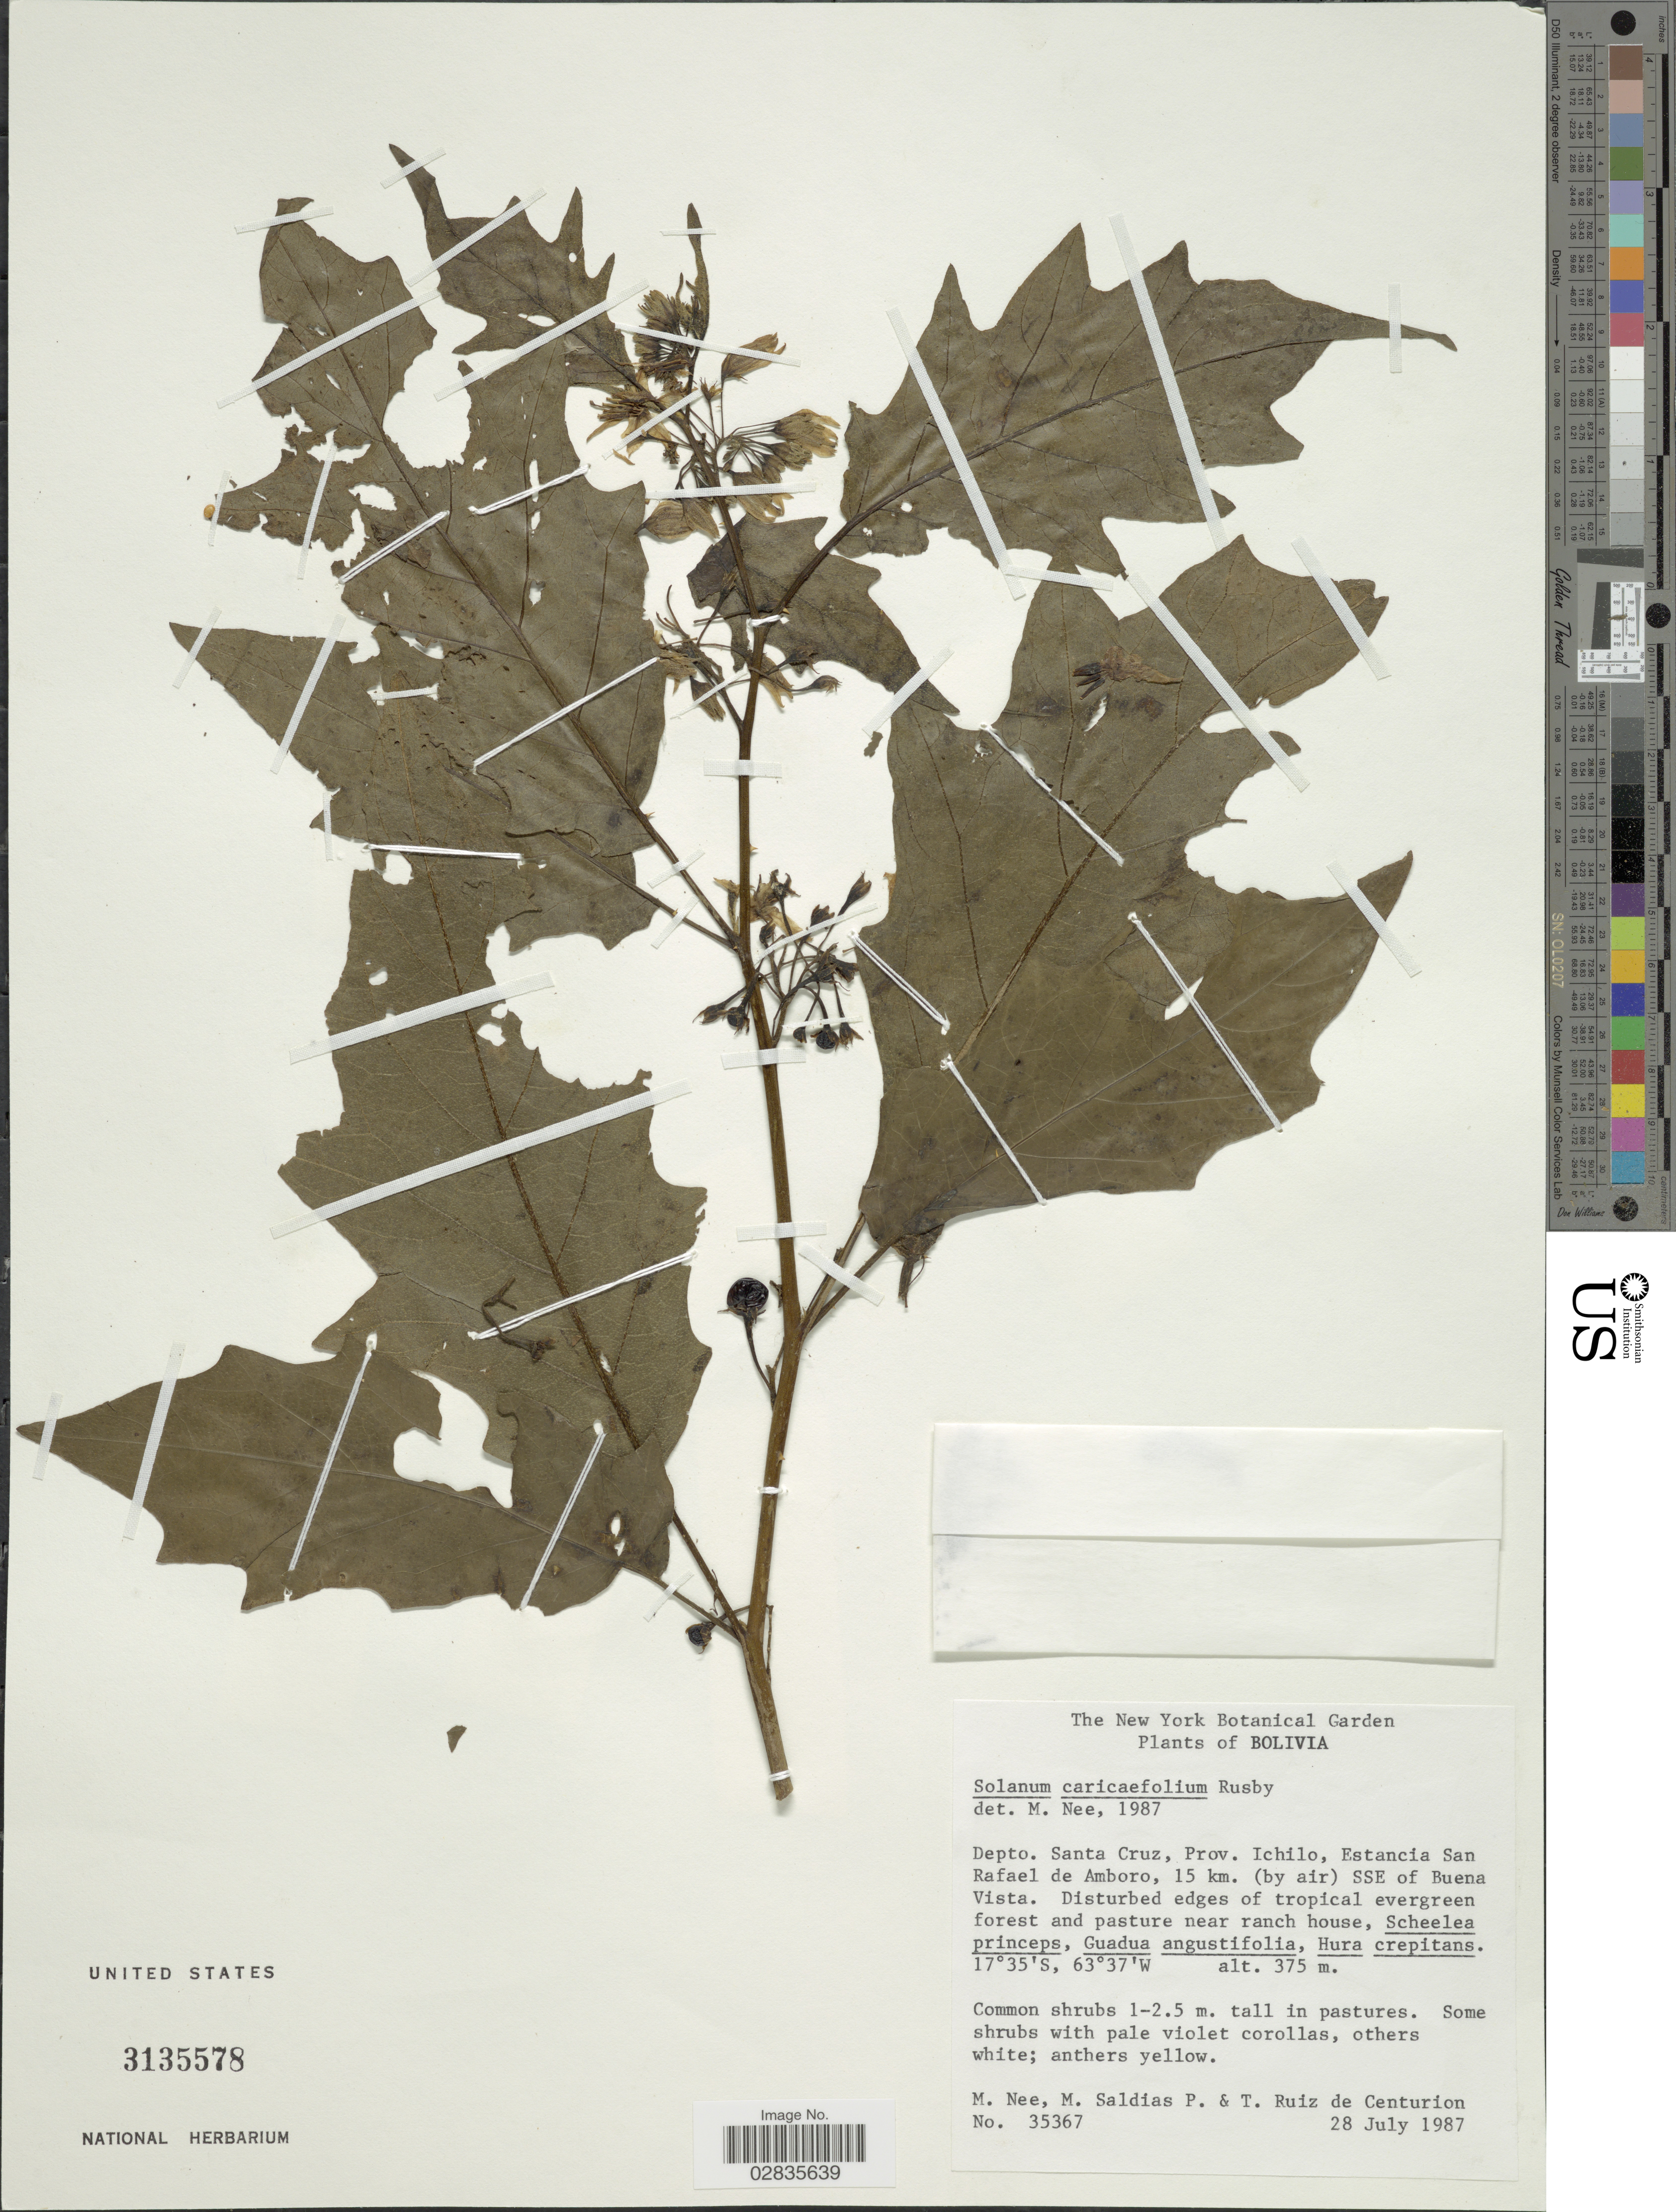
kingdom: Plantae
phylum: Tracheophyta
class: Magnoliopsida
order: Solanales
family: Solanaceae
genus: Solanum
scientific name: Solanum caricaefolium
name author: Rusby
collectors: M. Nee, M. Saldias P. & T. De Centurion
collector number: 35367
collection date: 1987-07-28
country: Bolivia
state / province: Santa Cruz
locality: Depto. Santa Cruz, Prov. Ichilo, Estancia San Rafael de Amboro, 15 km. (by air) SSE of Buena Vista.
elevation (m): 375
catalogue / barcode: US 3135578